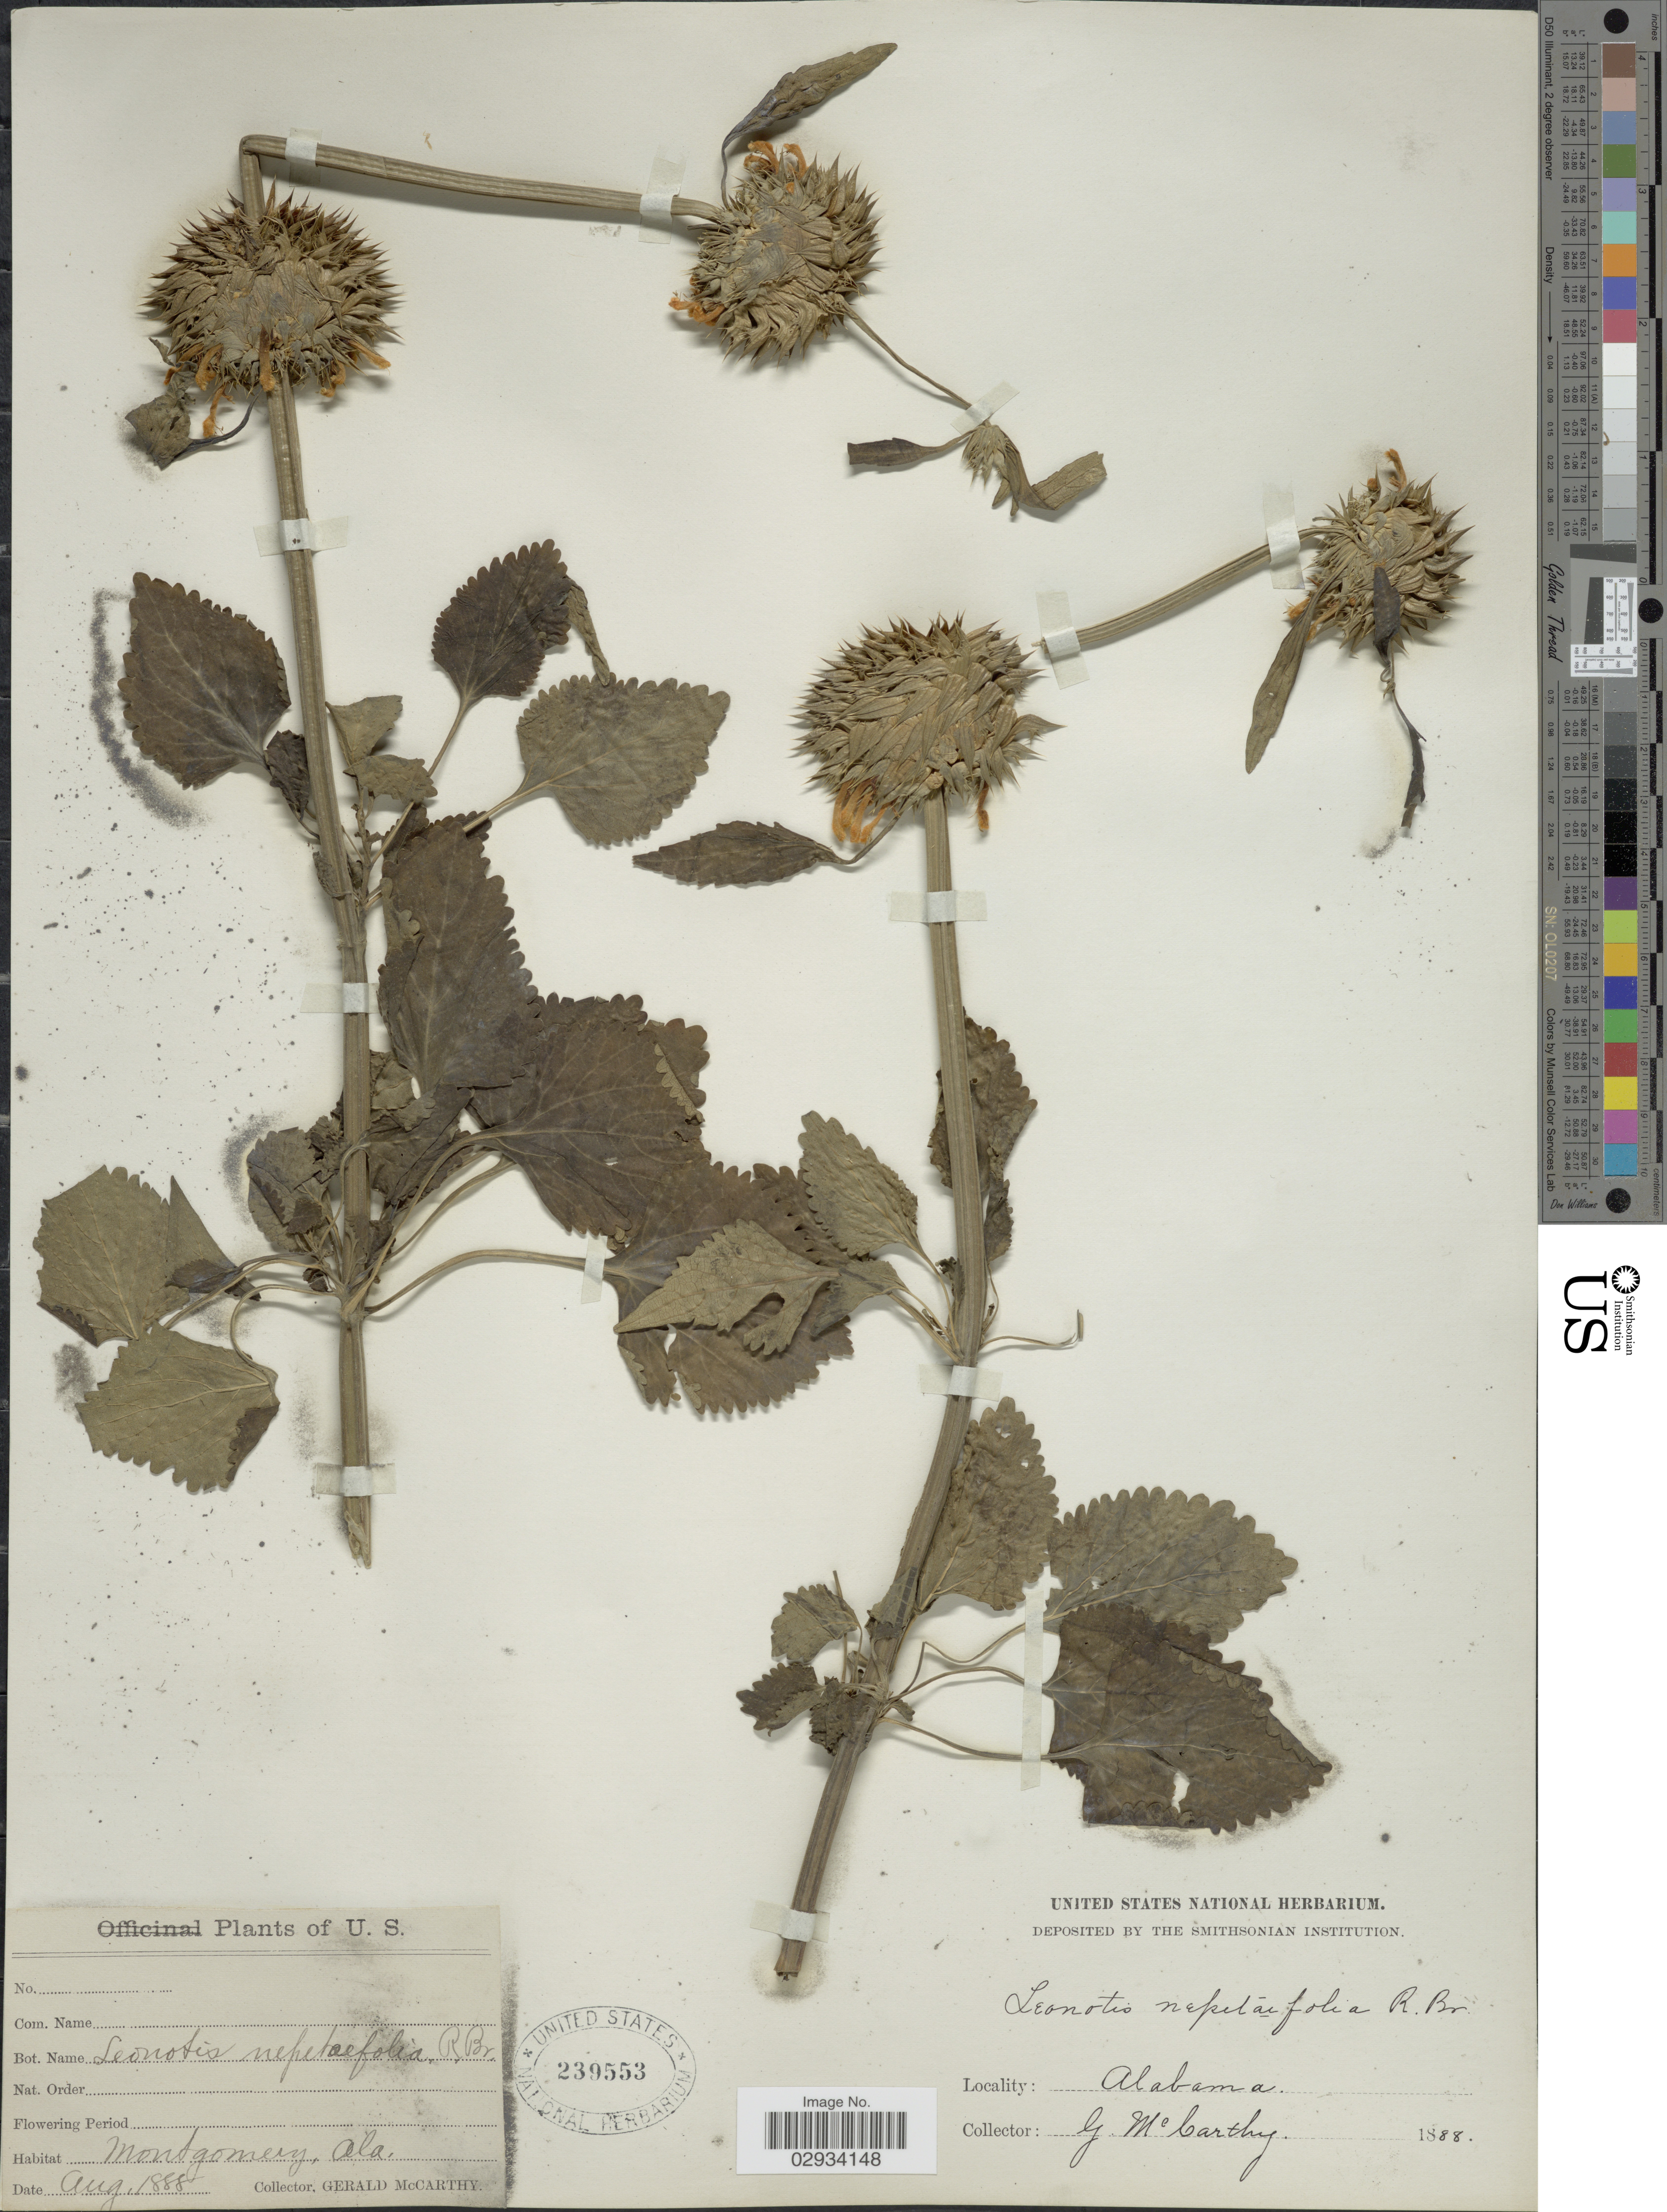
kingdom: Plantae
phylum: Tracheophyta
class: Magnoliopsida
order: Lamiales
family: Lamiaceae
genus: Leonotis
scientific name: Leonotis nepetifolia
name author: (L.) R. Br.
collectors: G. McCarthy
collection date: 1888-08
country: United States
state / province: Alabama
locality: Montgomery, Ala.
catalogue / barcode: US 239553